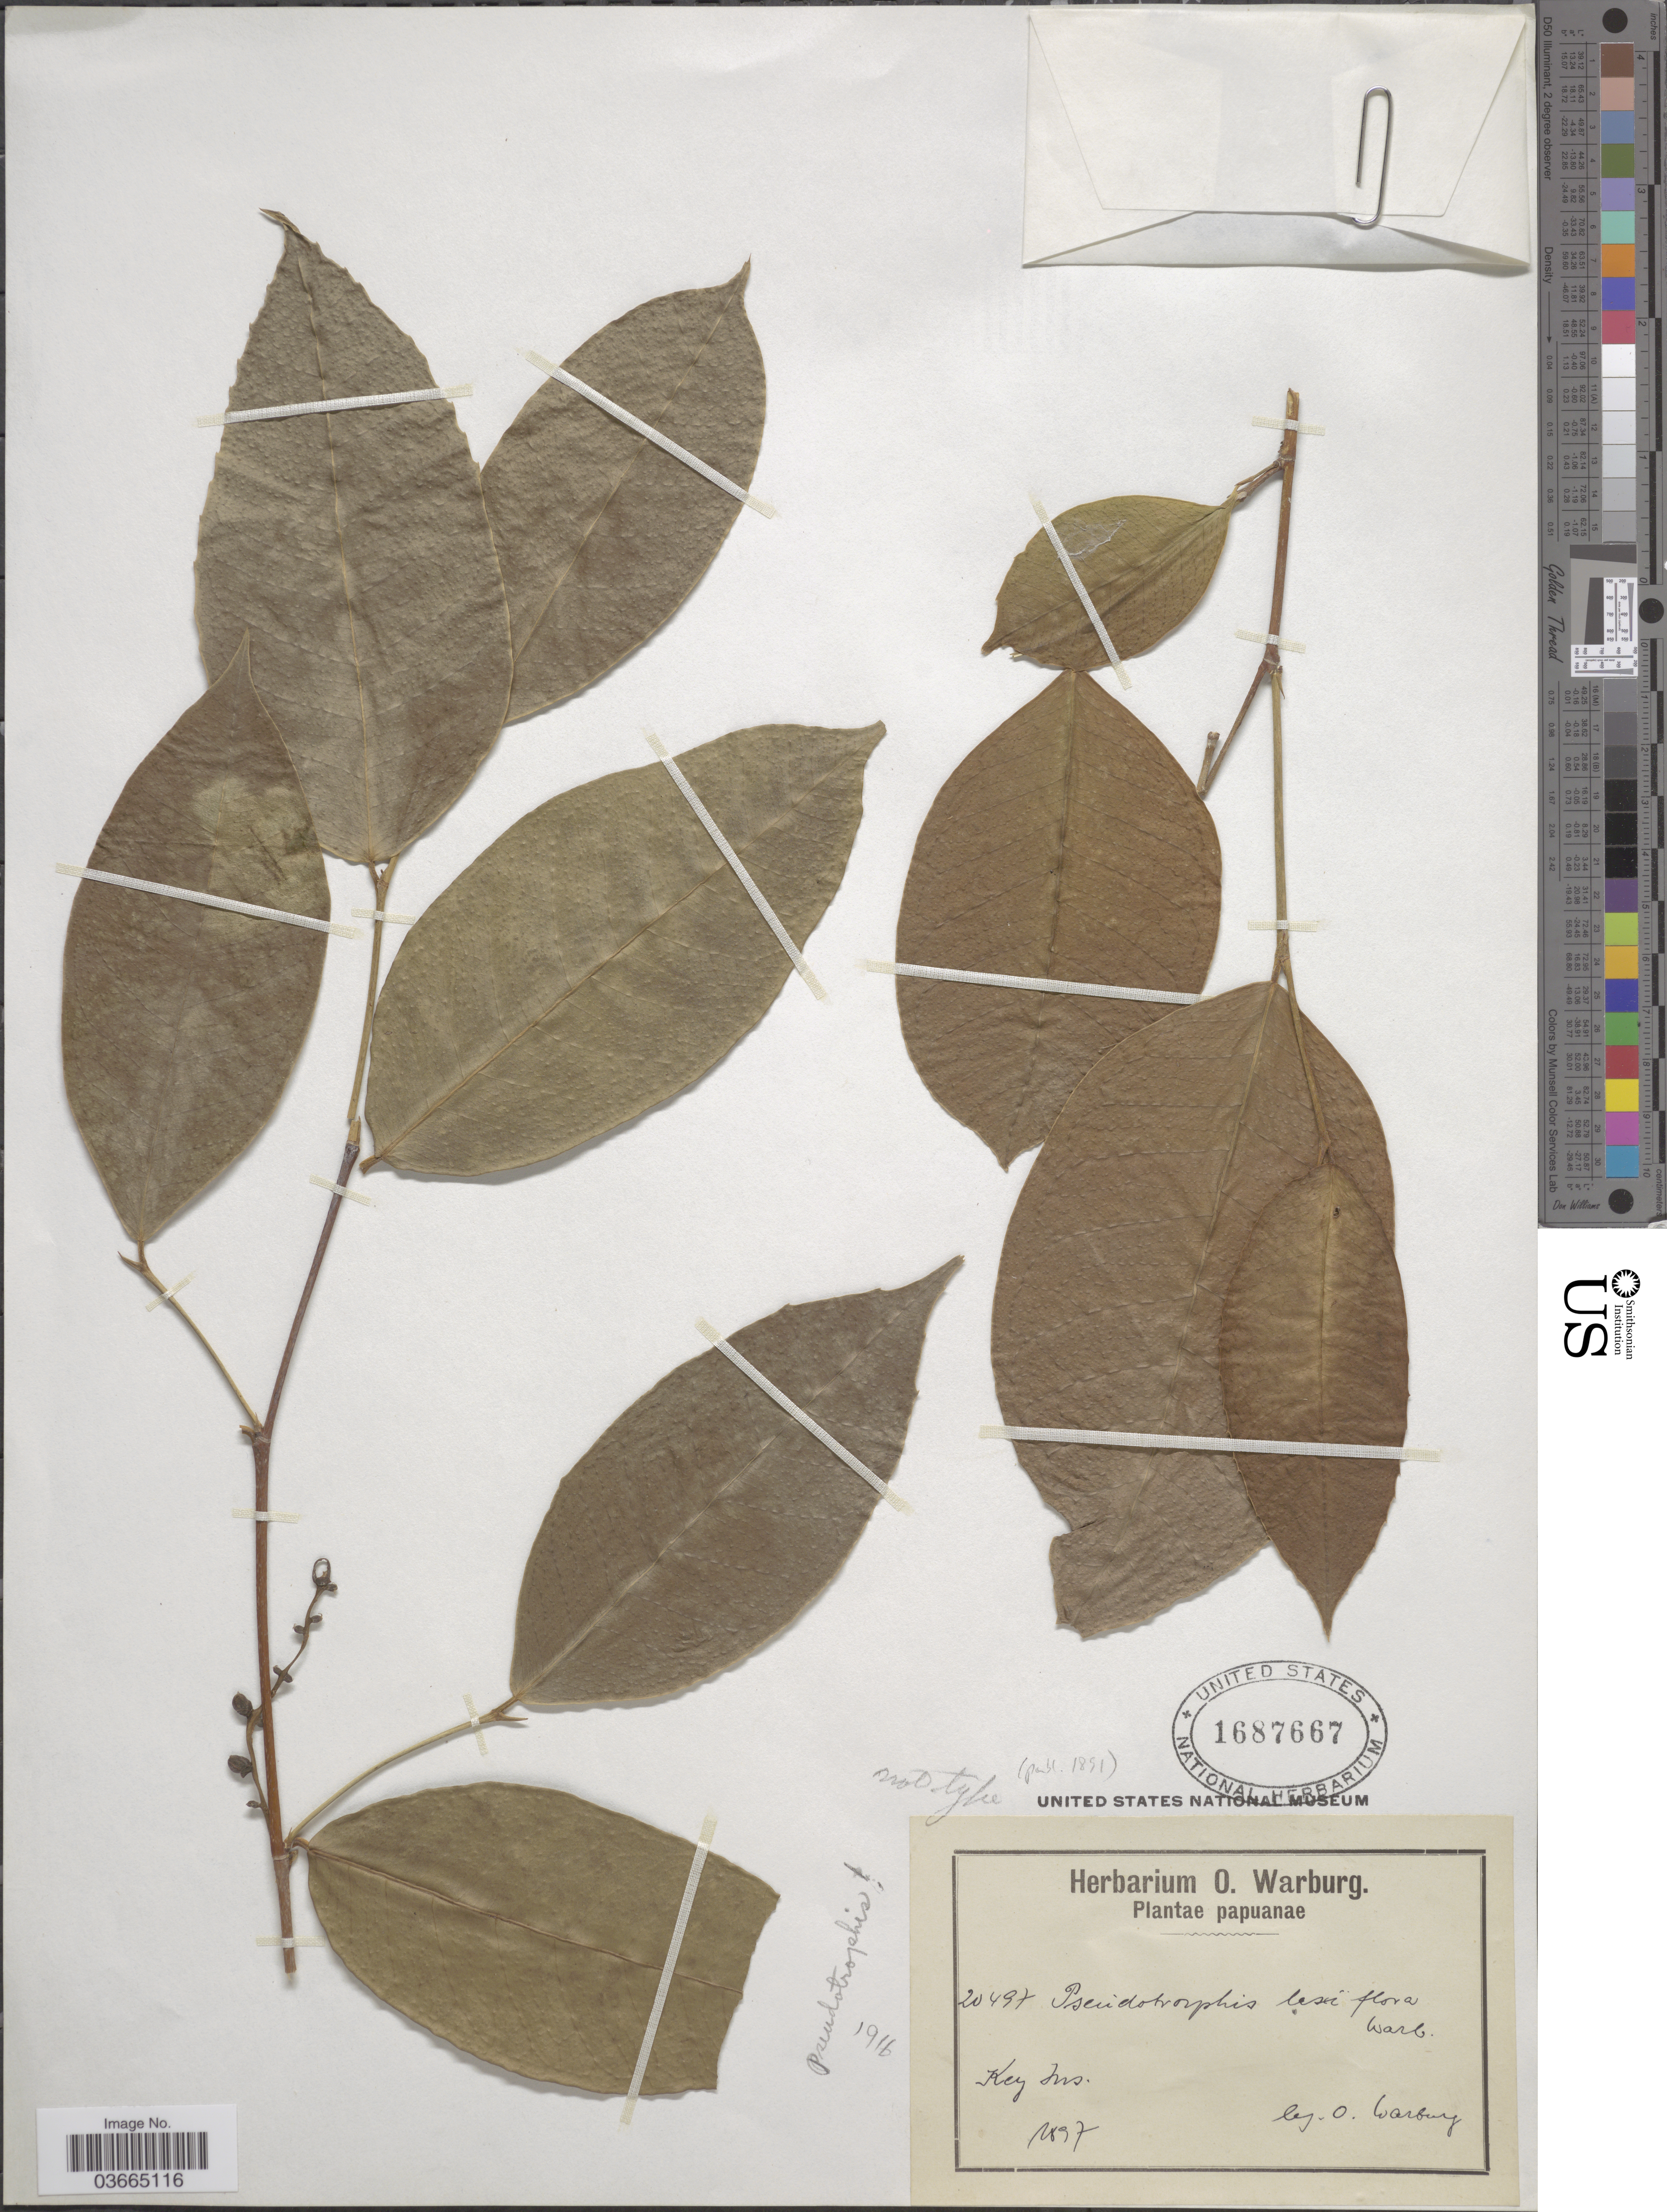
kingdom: Plantae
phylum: Tracheophyta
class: Magnoliopsida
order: Rosales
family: Moraceae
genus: Taxotrophis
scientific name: Taxotrophis ilicifolia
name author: (Kurz) S. Vidal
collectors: O. Warburg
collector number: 20497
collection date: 1897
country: Indonesia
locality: Papuanae. Key Ins.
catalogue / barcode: US 1687667